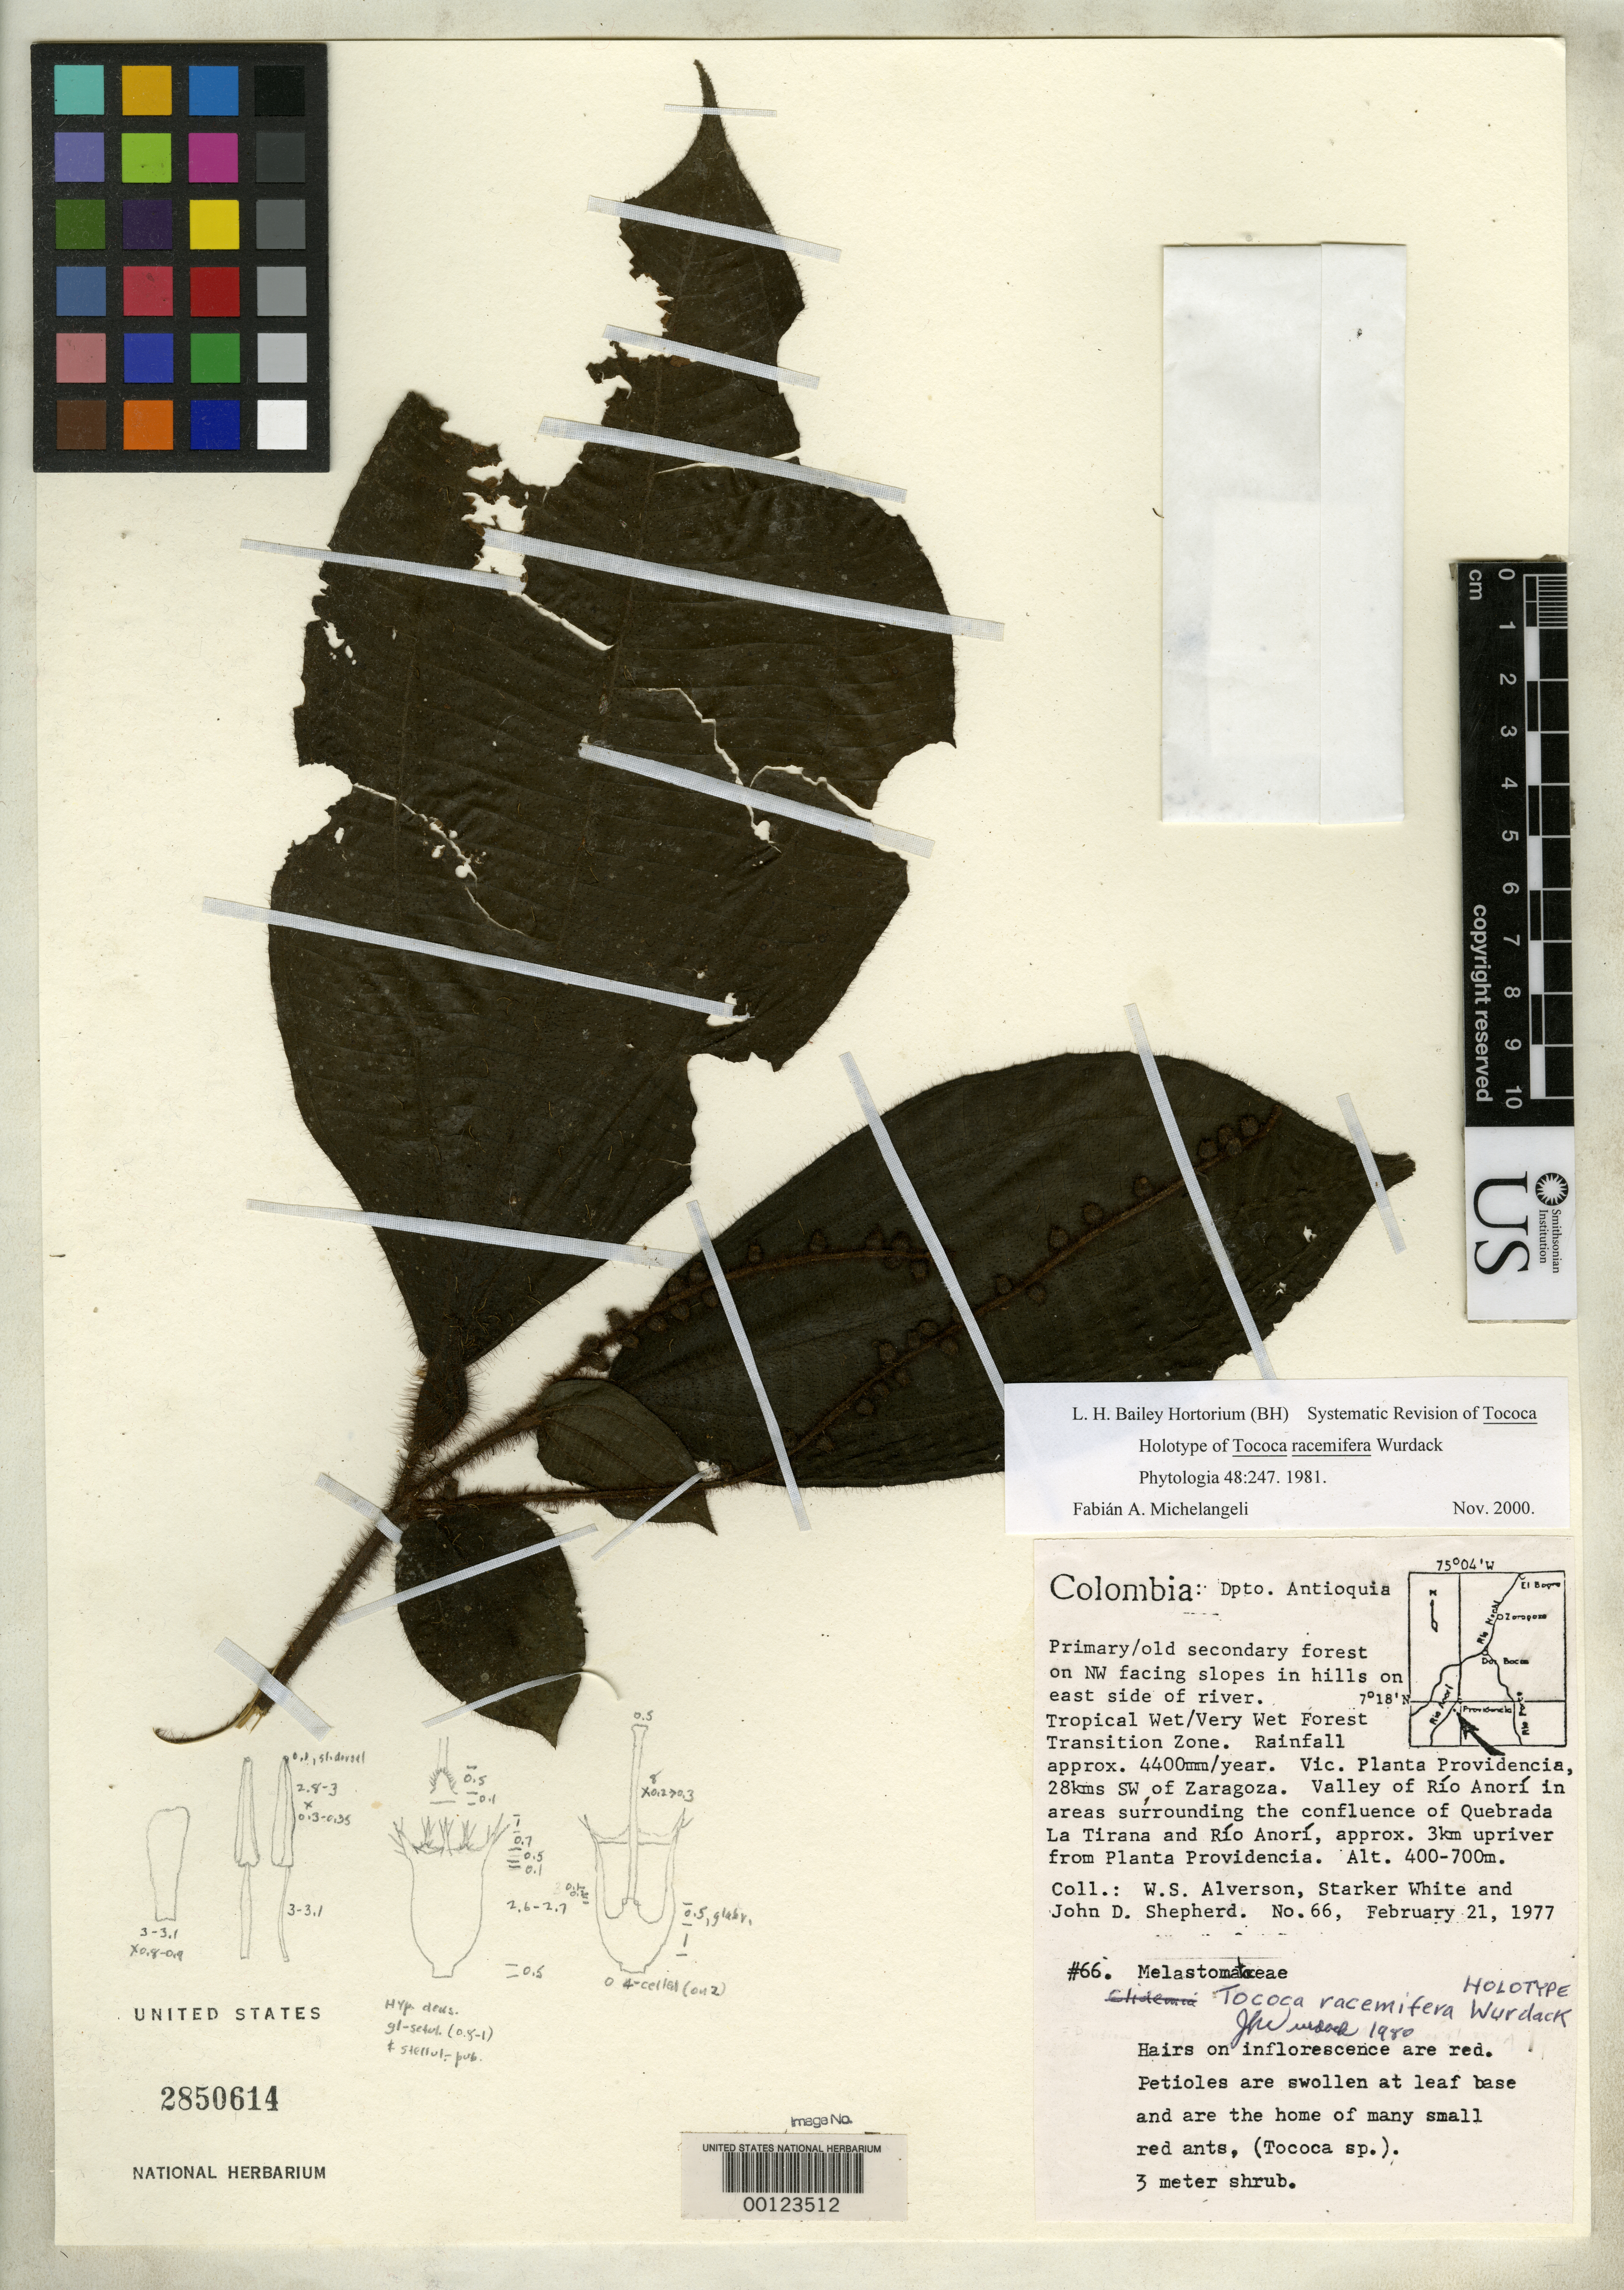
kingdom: Plantae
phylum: Tracheophyta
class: Magnoliopsida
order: Myrtales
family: Melastomataceae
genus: Tococa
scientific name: Tococa racemifera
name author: Wurdack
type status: Holotype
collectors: W. S. Alverson, S. White & J. D. Shepherd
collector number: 66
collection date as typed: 21 Feb 1977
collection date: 1977-02-21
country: Colombia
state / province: Antioquia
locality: Vic. Planta Providencia, 28 km SW of Zaragoza. Valley of Río Anorí in areas surrounding confluence of Quebrada La Tirana and Río Anorí, approx. 3 km up river from Planta Providencia.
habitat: Primary / old secondary forest on NW facing slope in hills on E side of river. Tropical Wet / Very Wet Forest Transition Zone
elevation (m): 400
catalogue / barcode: US 2850614